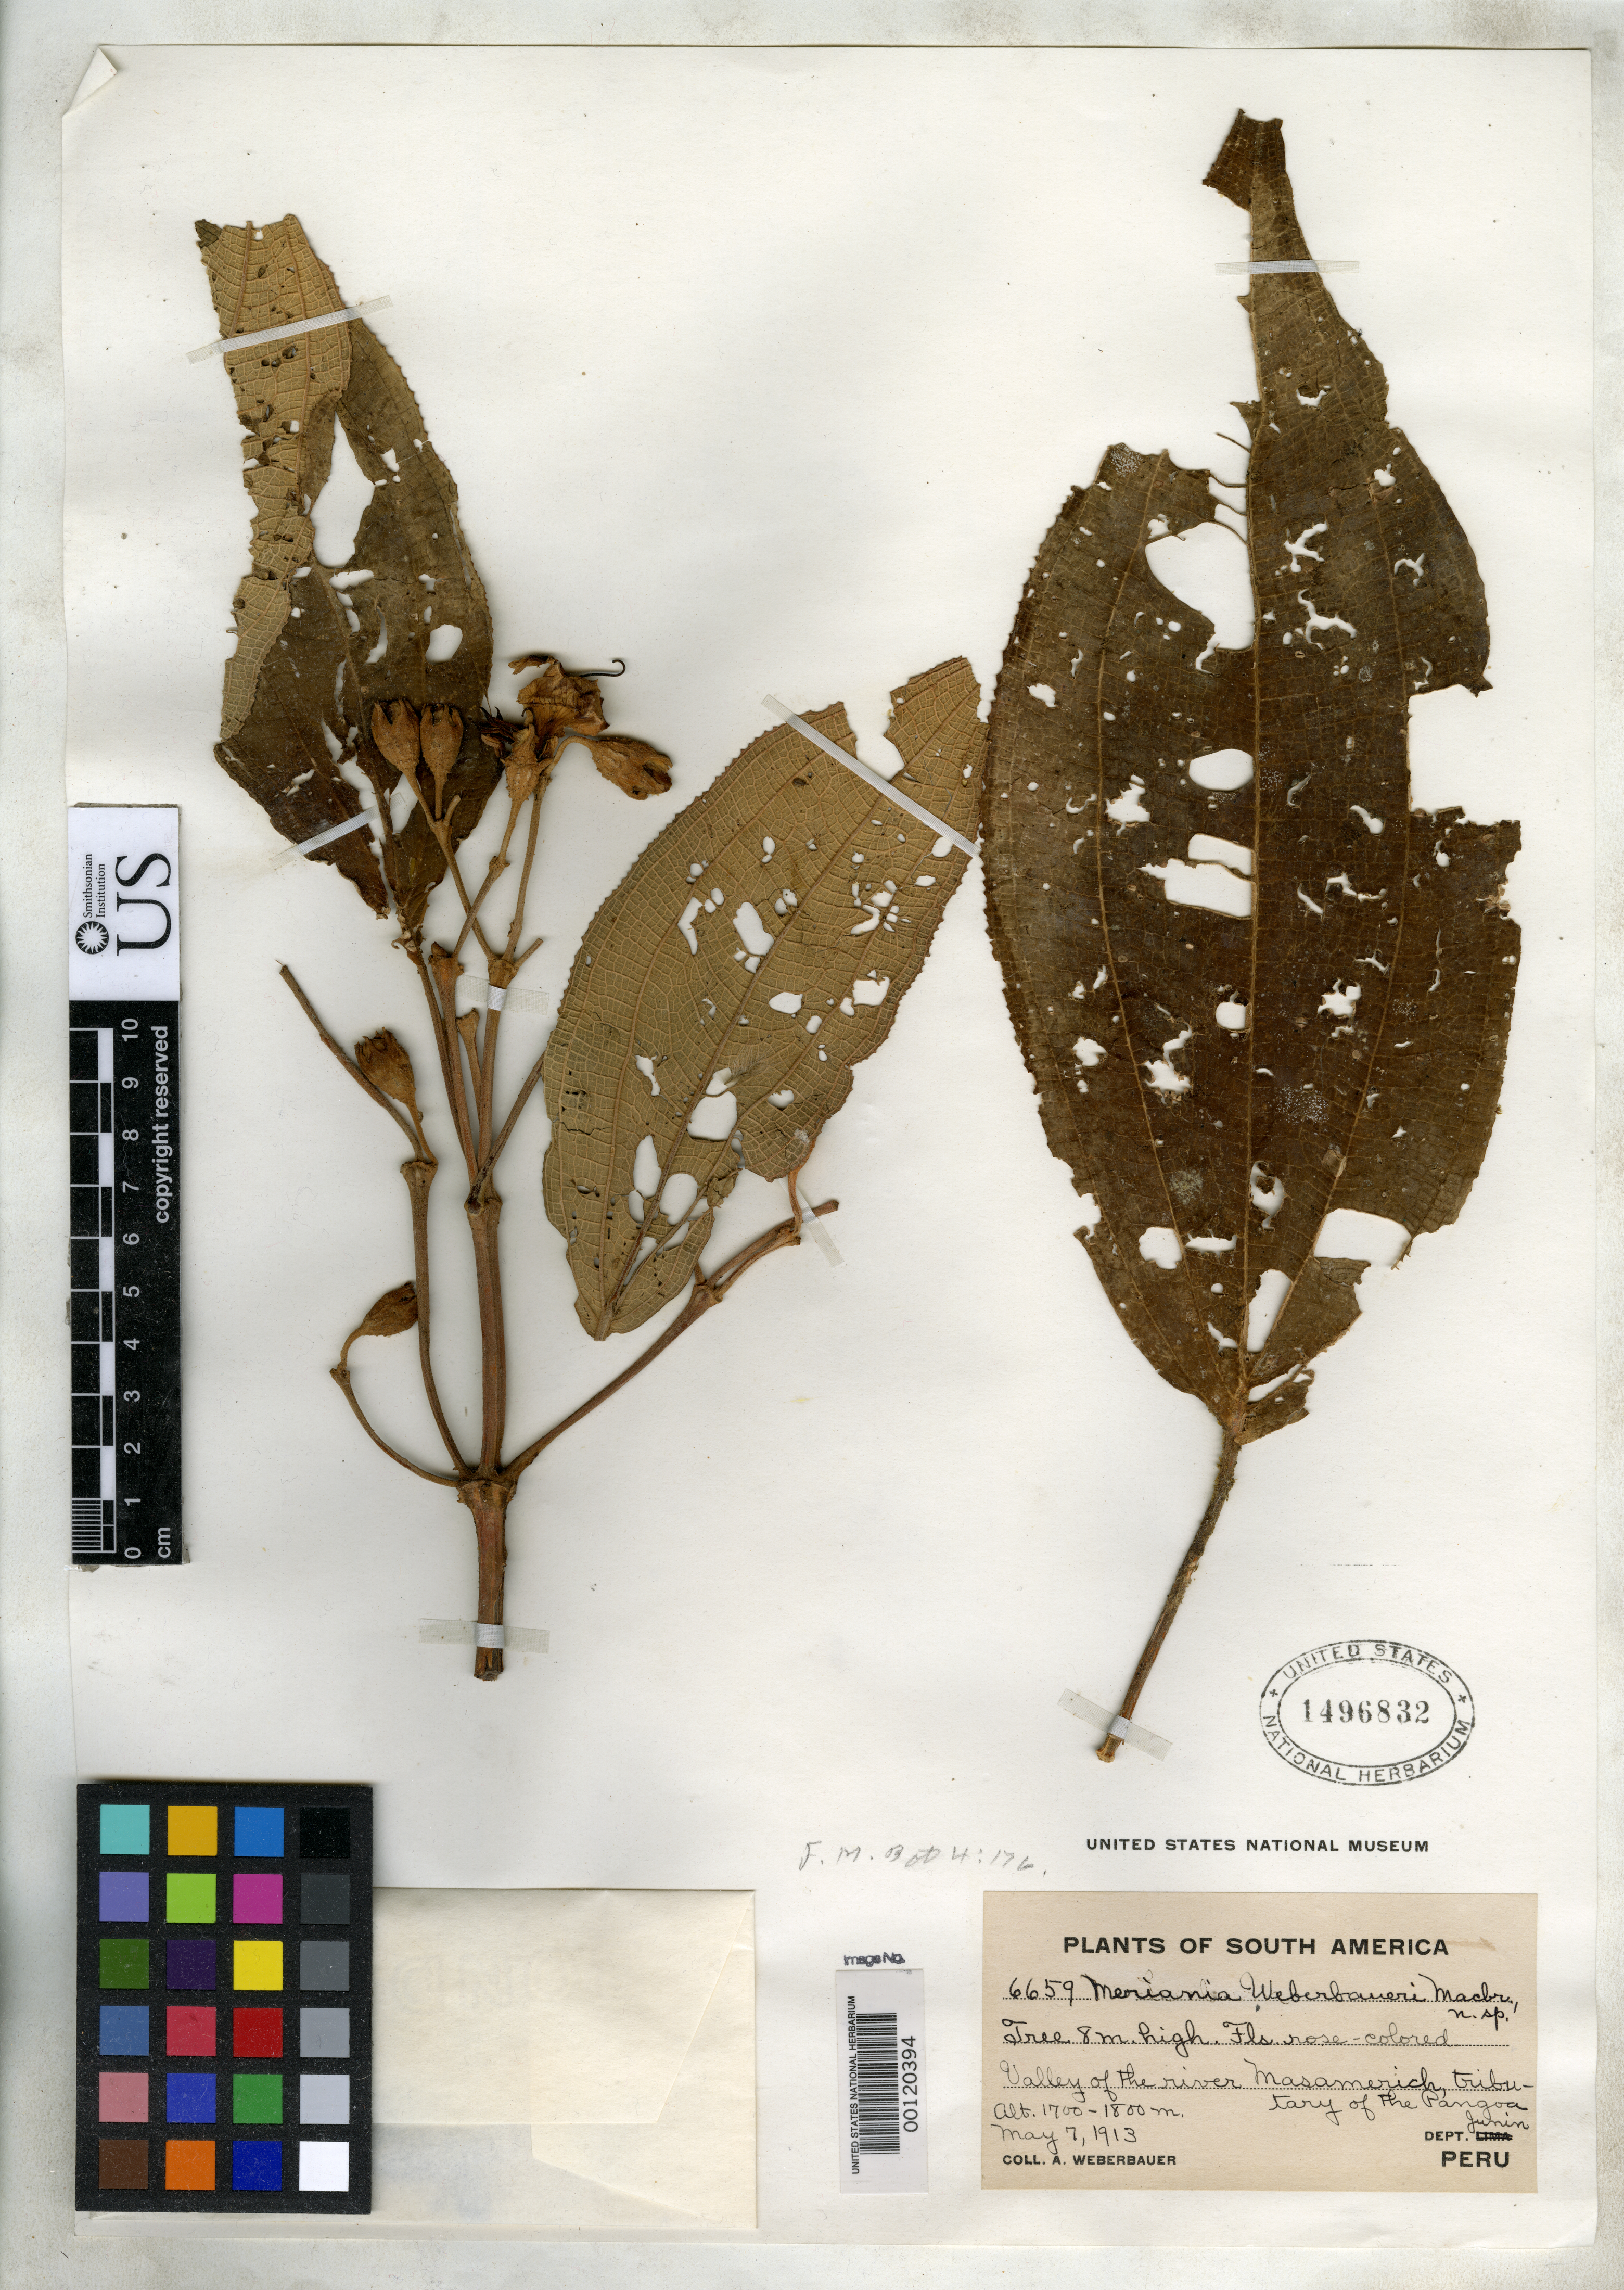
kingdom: Plantae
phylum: Tracheophyta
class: Magnoliopsida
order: Myrtales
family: Melastomataceae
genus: Meriania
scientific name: Meriania weberbaueri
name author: J.F. Macbr.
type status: Isotype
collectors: A. Weberbauer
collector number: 6659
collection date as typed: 07 May 1913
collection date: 1913-05-07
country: Peru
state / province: Junín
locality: Masamerich River Valley.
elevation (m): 1700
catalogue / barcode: US 1496832